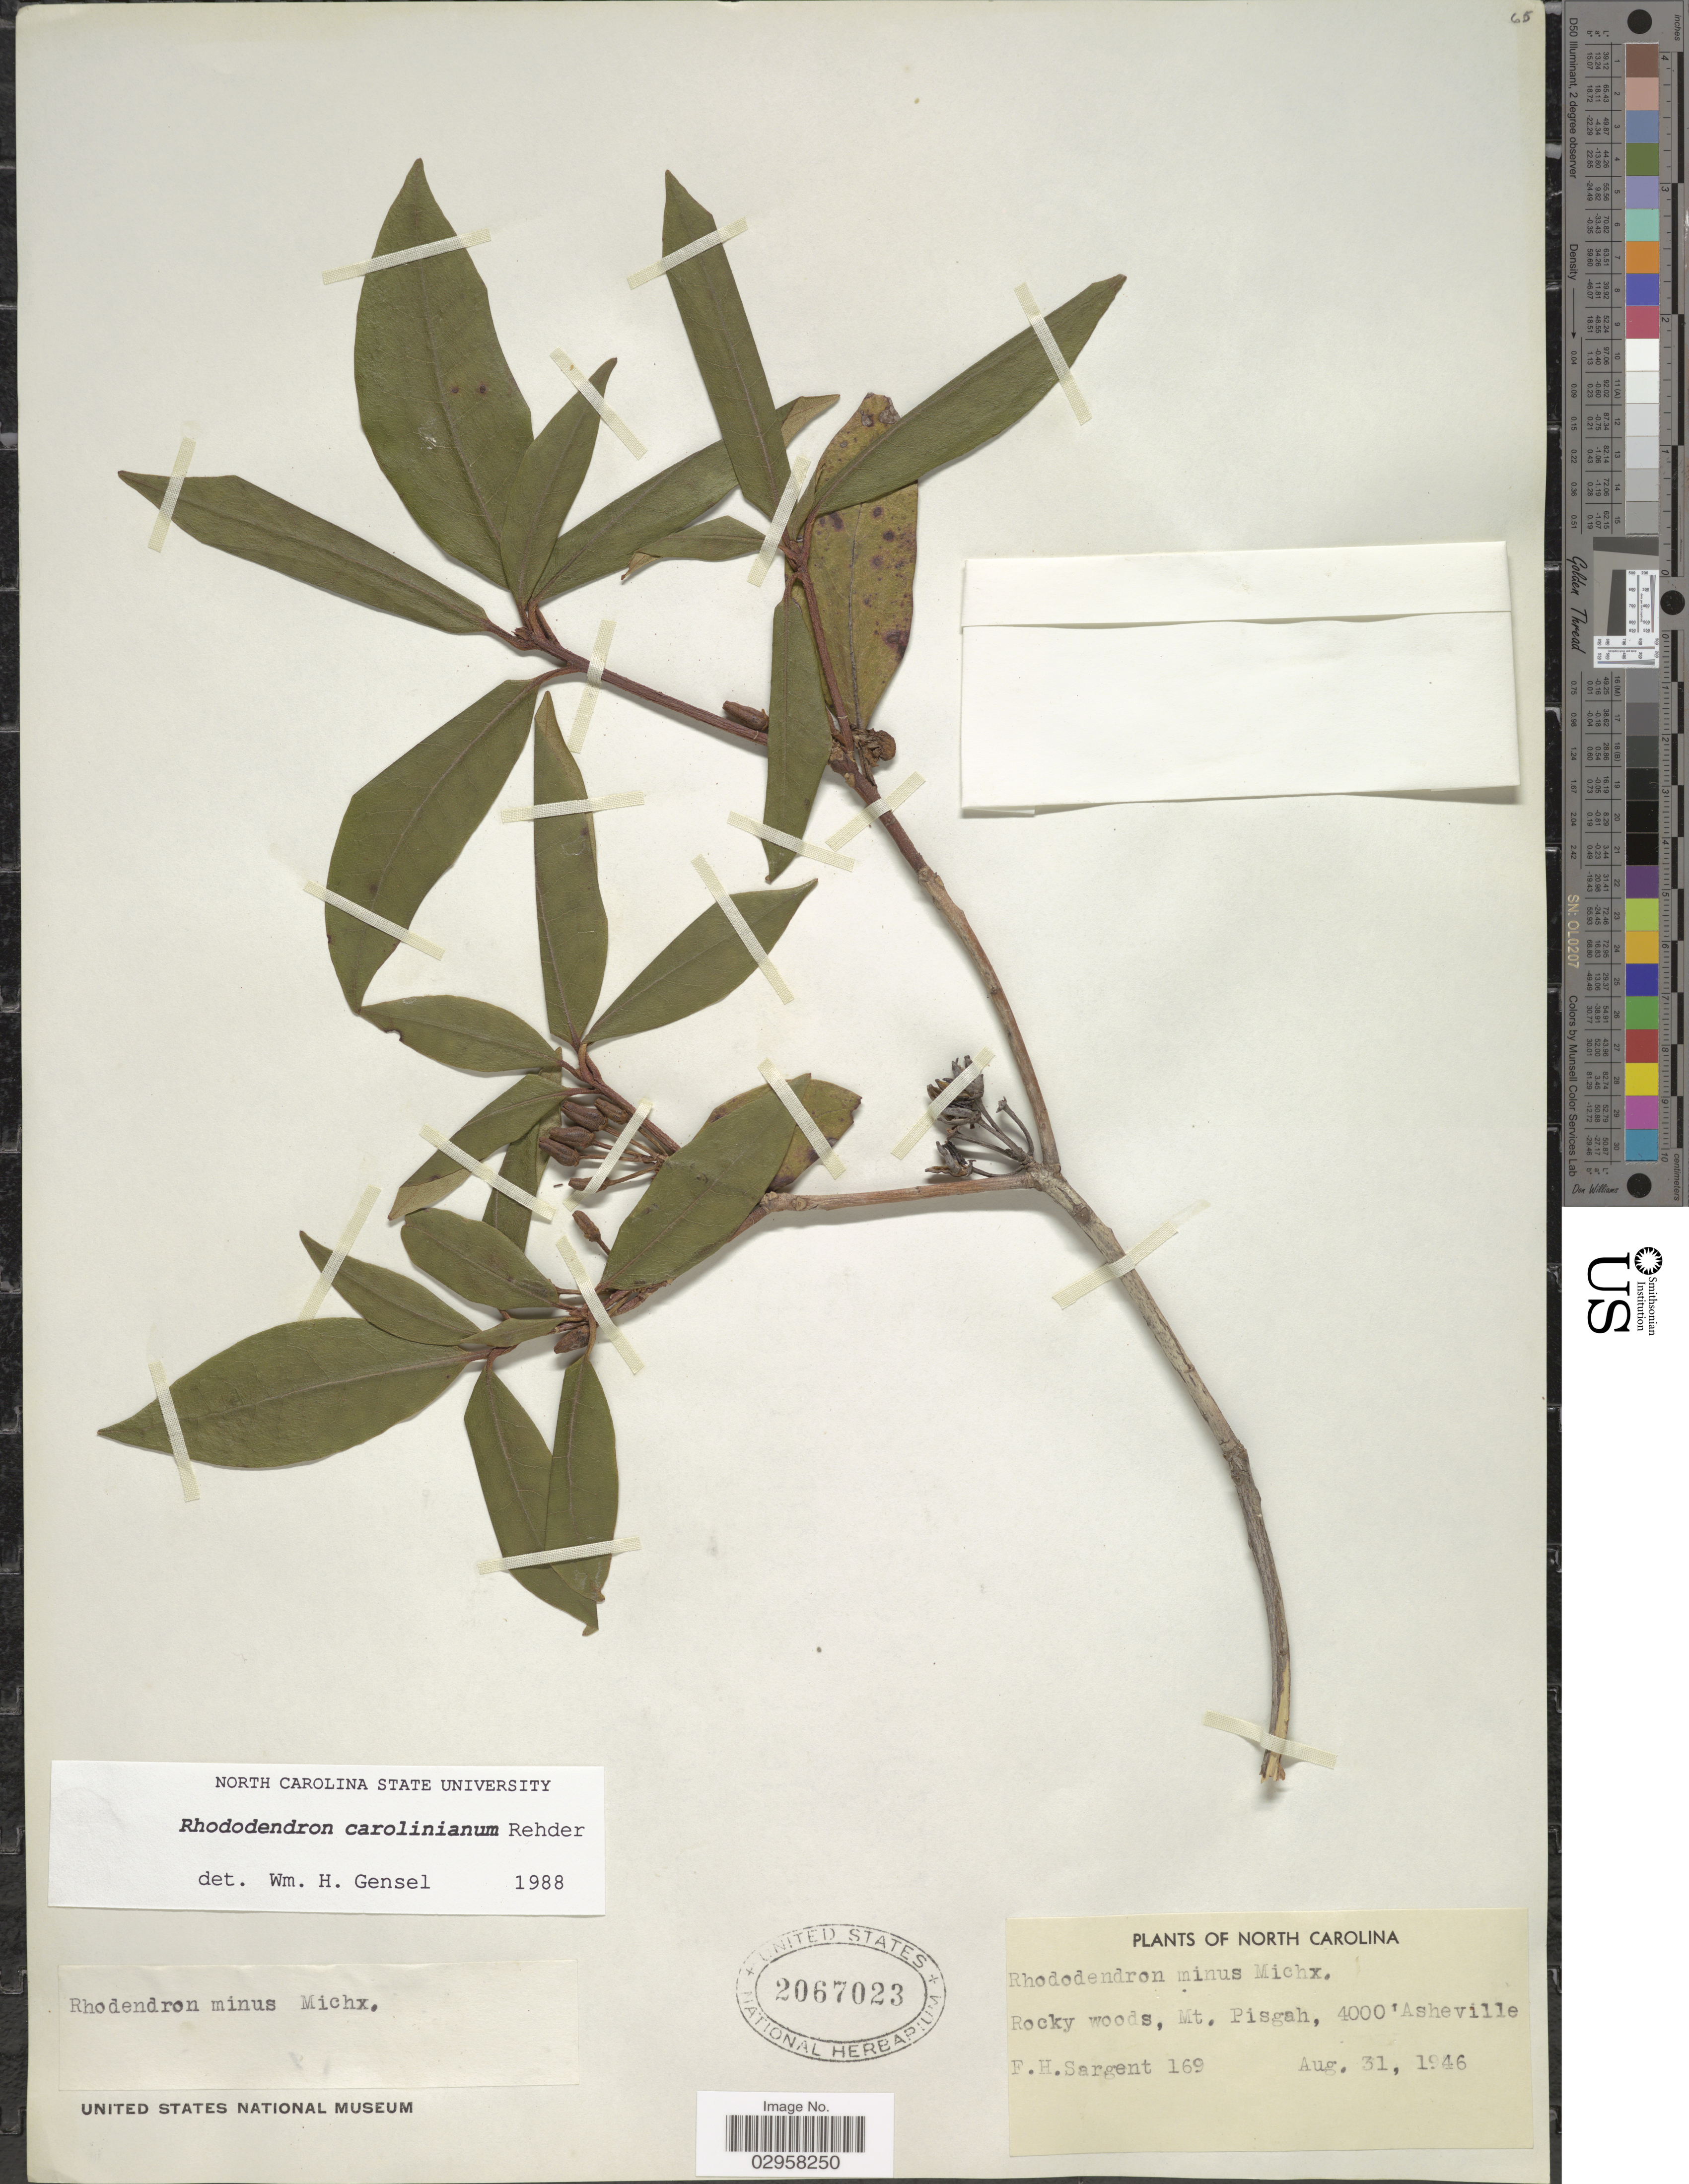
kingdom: Plantae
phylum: Tracheophyta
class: Magnoliopsida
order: Ericales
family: Ericaceae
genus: Rhododendron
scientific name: Rhododendron carolinianum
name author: Rehder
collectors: F. H. Sargent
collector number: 169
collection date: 1946-08-31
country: United States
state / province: North Carolina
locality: Mt. Pisgah, Asheville.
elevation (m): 1219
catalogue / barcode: US 2067023